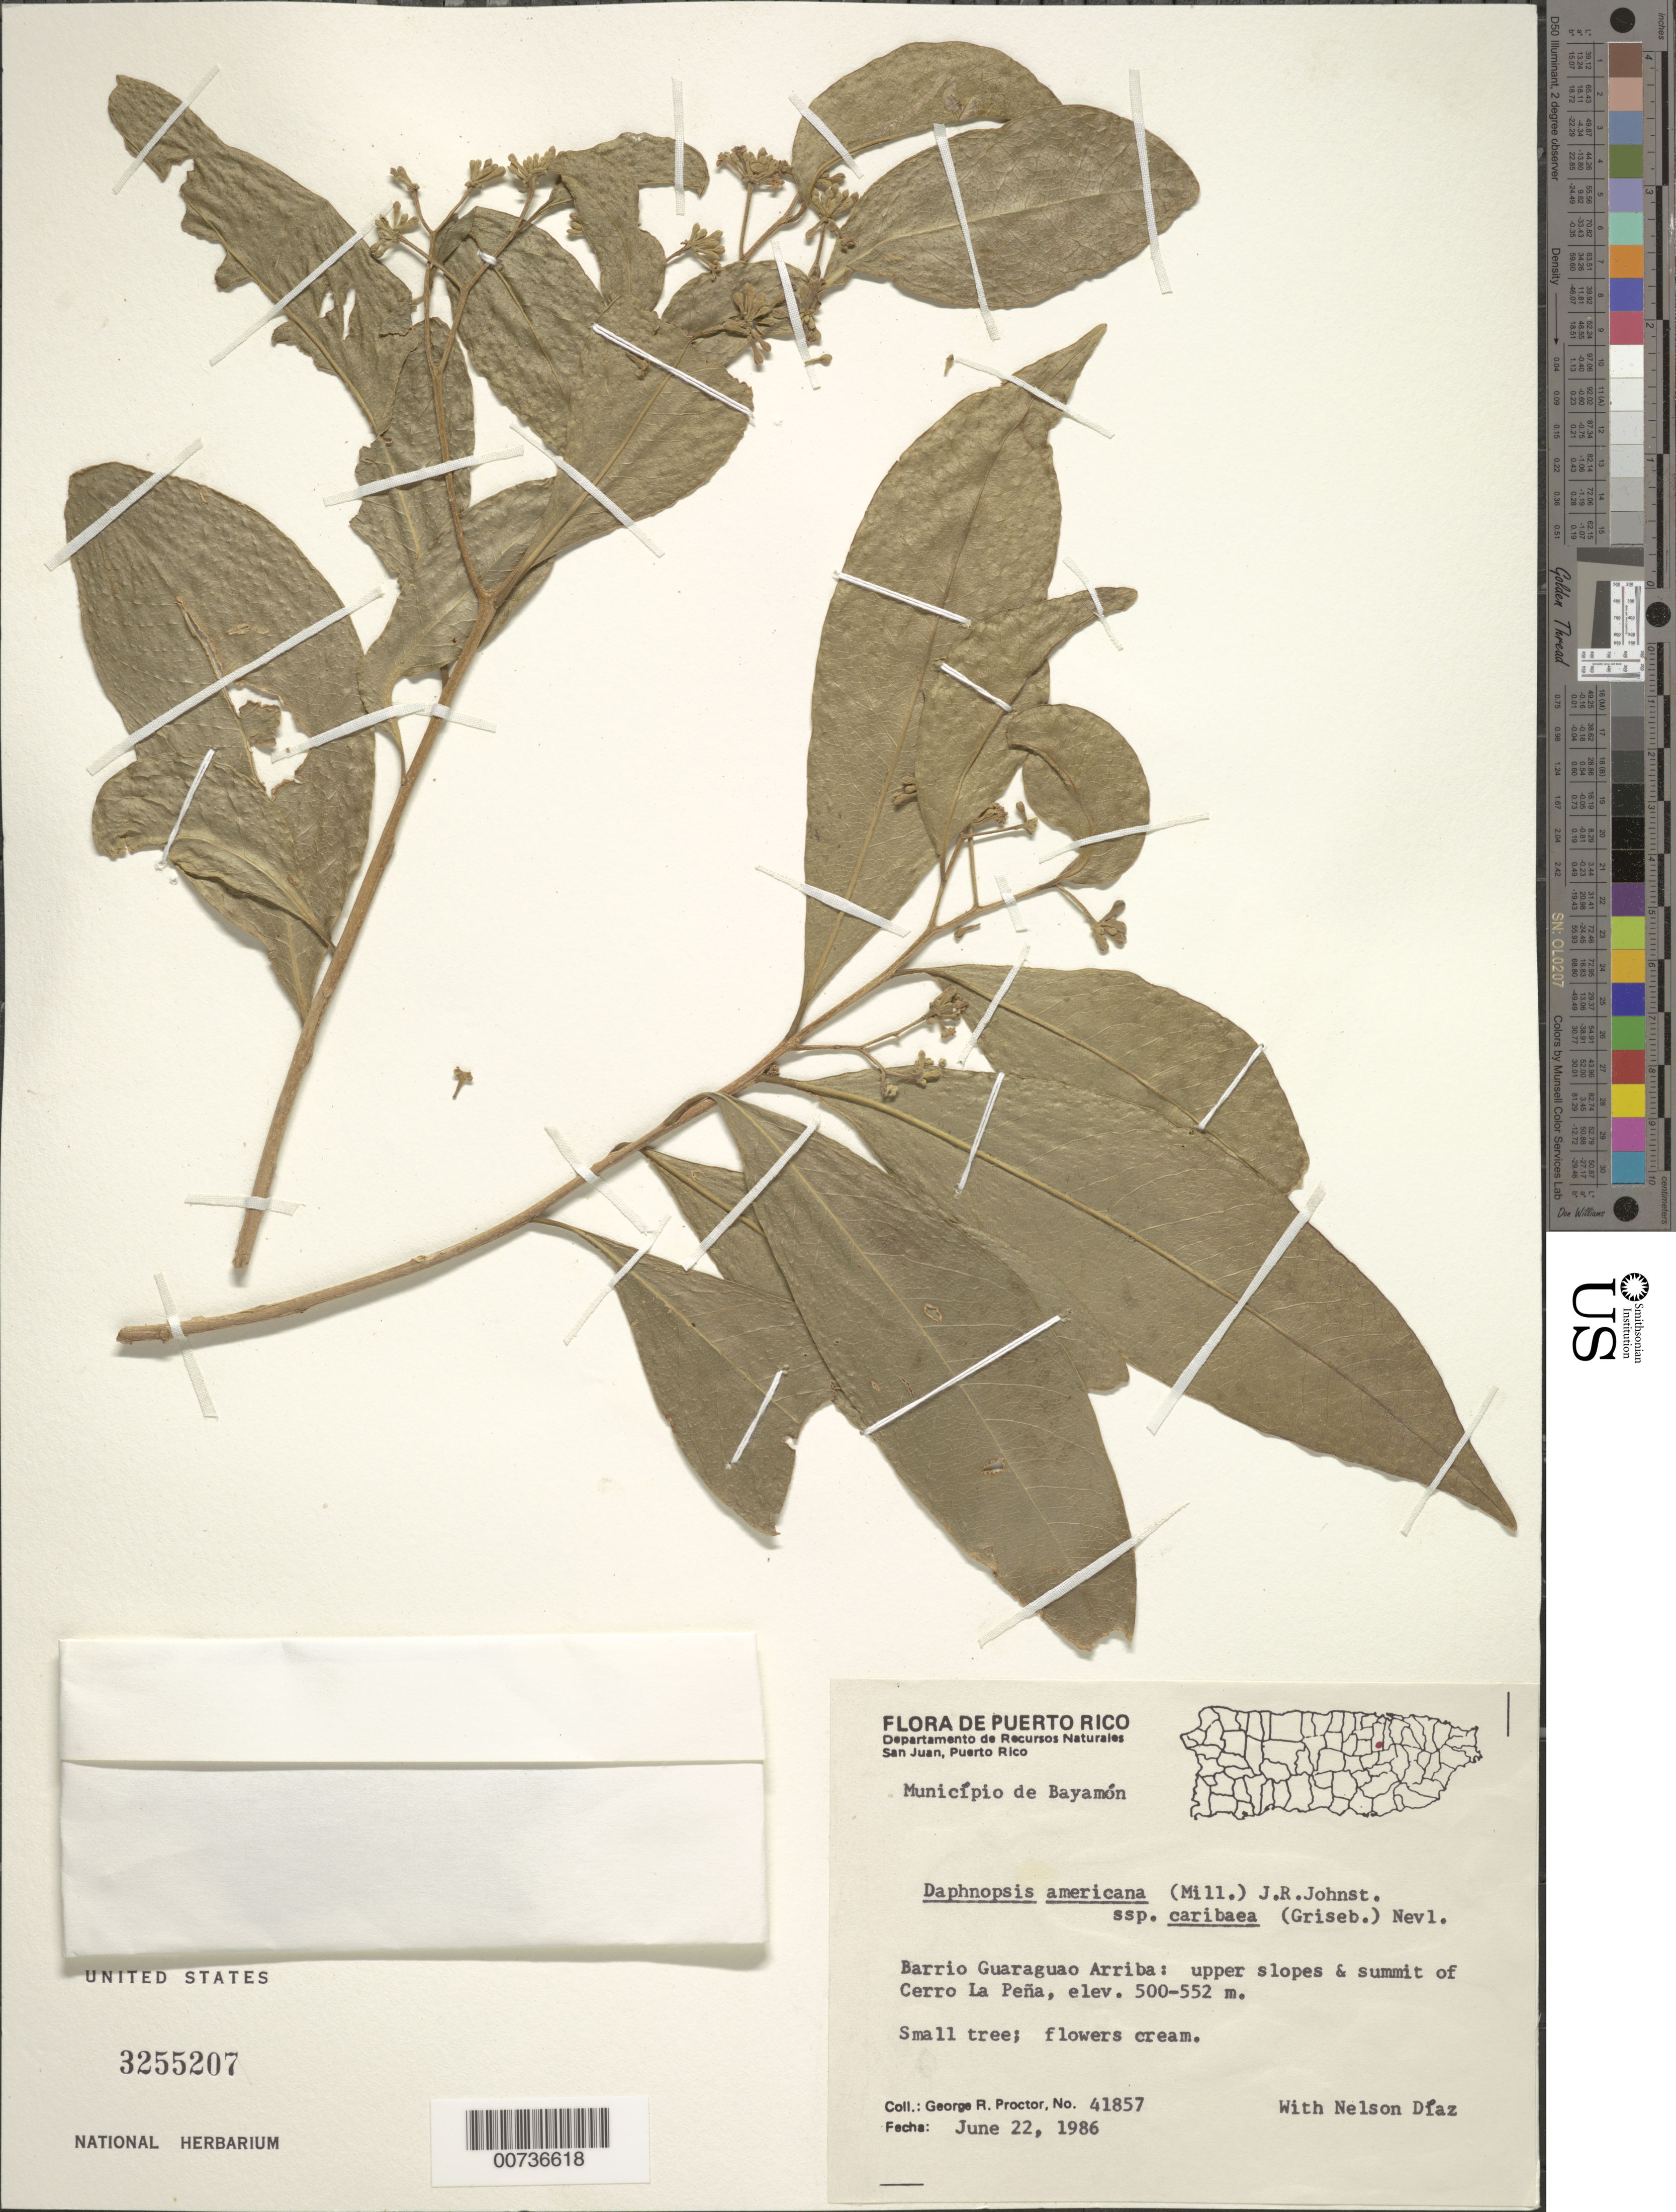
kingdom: Plantae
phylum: Tracheophyta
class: Magnoliopsida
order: Malvales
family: Thymelaeaceae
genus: Daphnopsis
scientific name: Daphnopsis americana subsp. caribaea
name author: (Griseb.) Nevling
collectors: G. R. Proctor & N. Díaz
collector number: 41857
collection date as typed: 22 Jun 1986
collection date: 1986-06-22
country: Puerto Rico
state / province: Bayamón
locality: Mun. Bayamón: Barrio Guaraguao Arriba: upper slopes & summit of Cerro La Peña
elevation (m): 500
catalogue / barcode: US 3255207